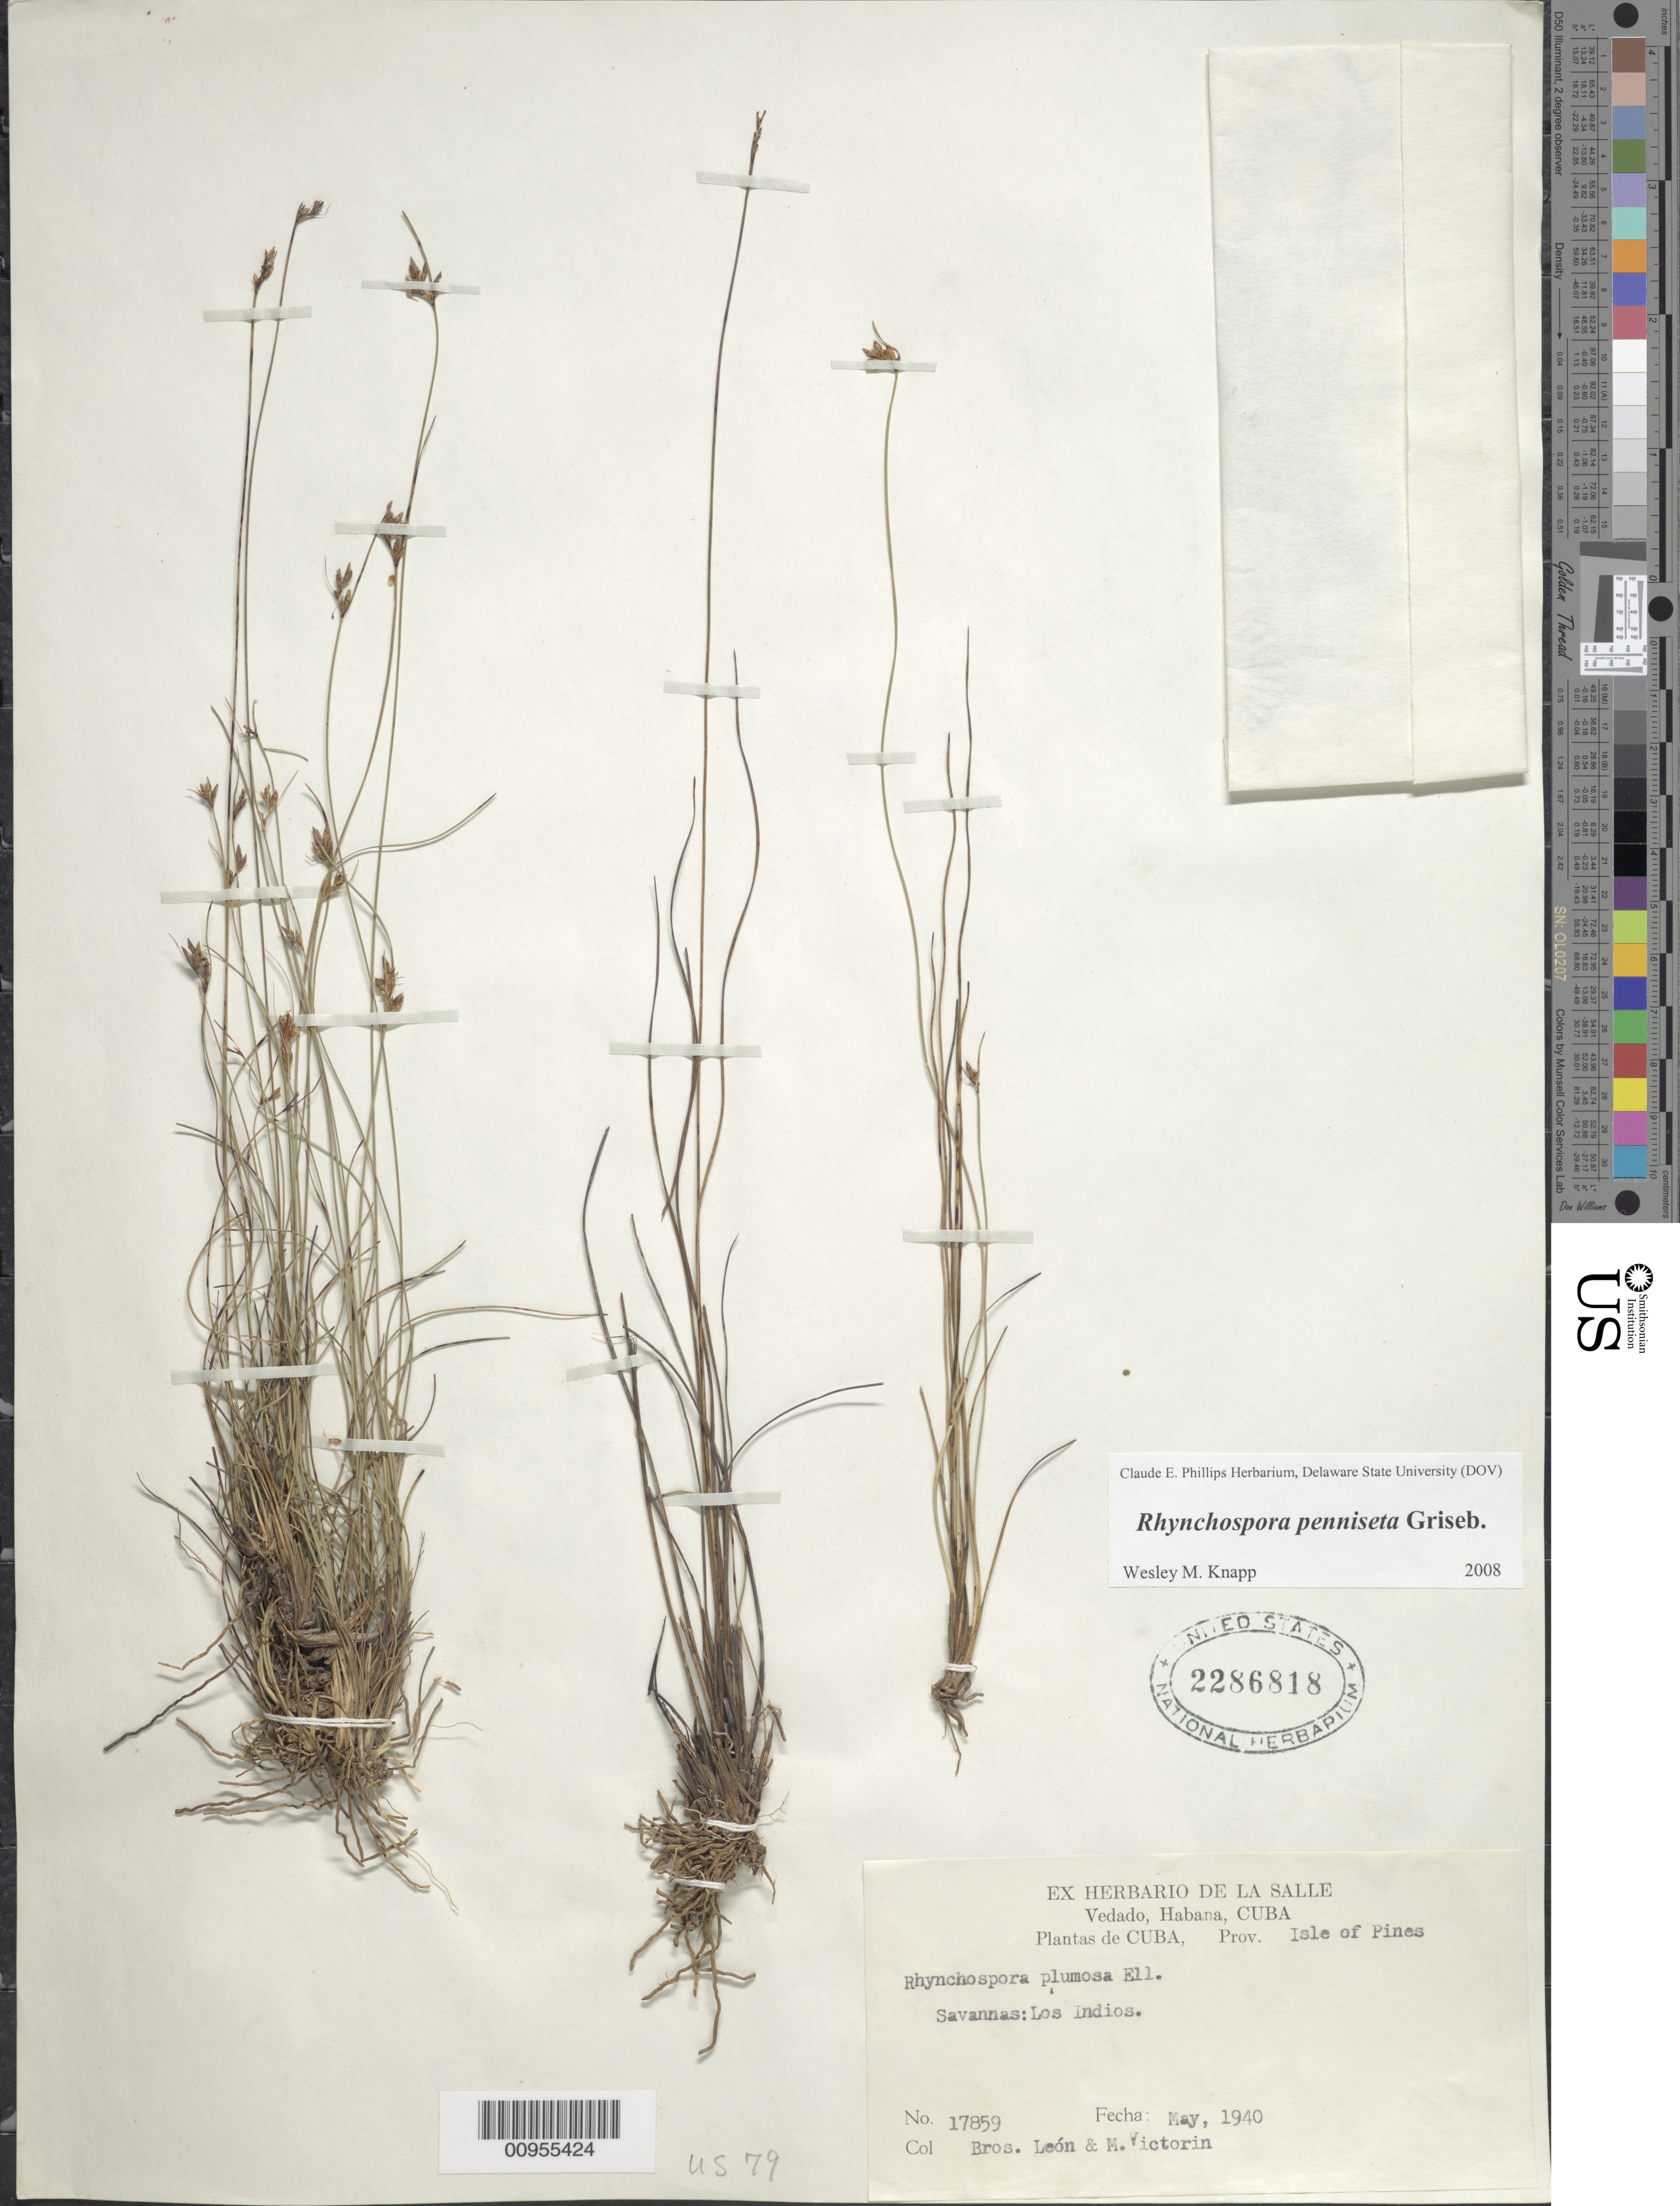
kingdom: Plantae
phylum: Tracheophyta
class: Liliopsida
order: Poales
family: Cyperaceae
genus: Rhynchospora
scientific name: Rhynchospora penniseta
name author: Griseb.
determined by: Knapp, W. M.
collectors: Bro. León & F. Victorin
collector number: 17859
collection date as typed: May 1940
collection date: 1940-05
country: Cuba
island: Isla de la Juventud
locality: Los Indios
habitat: White sand sabanas.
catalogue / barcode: US 2286818